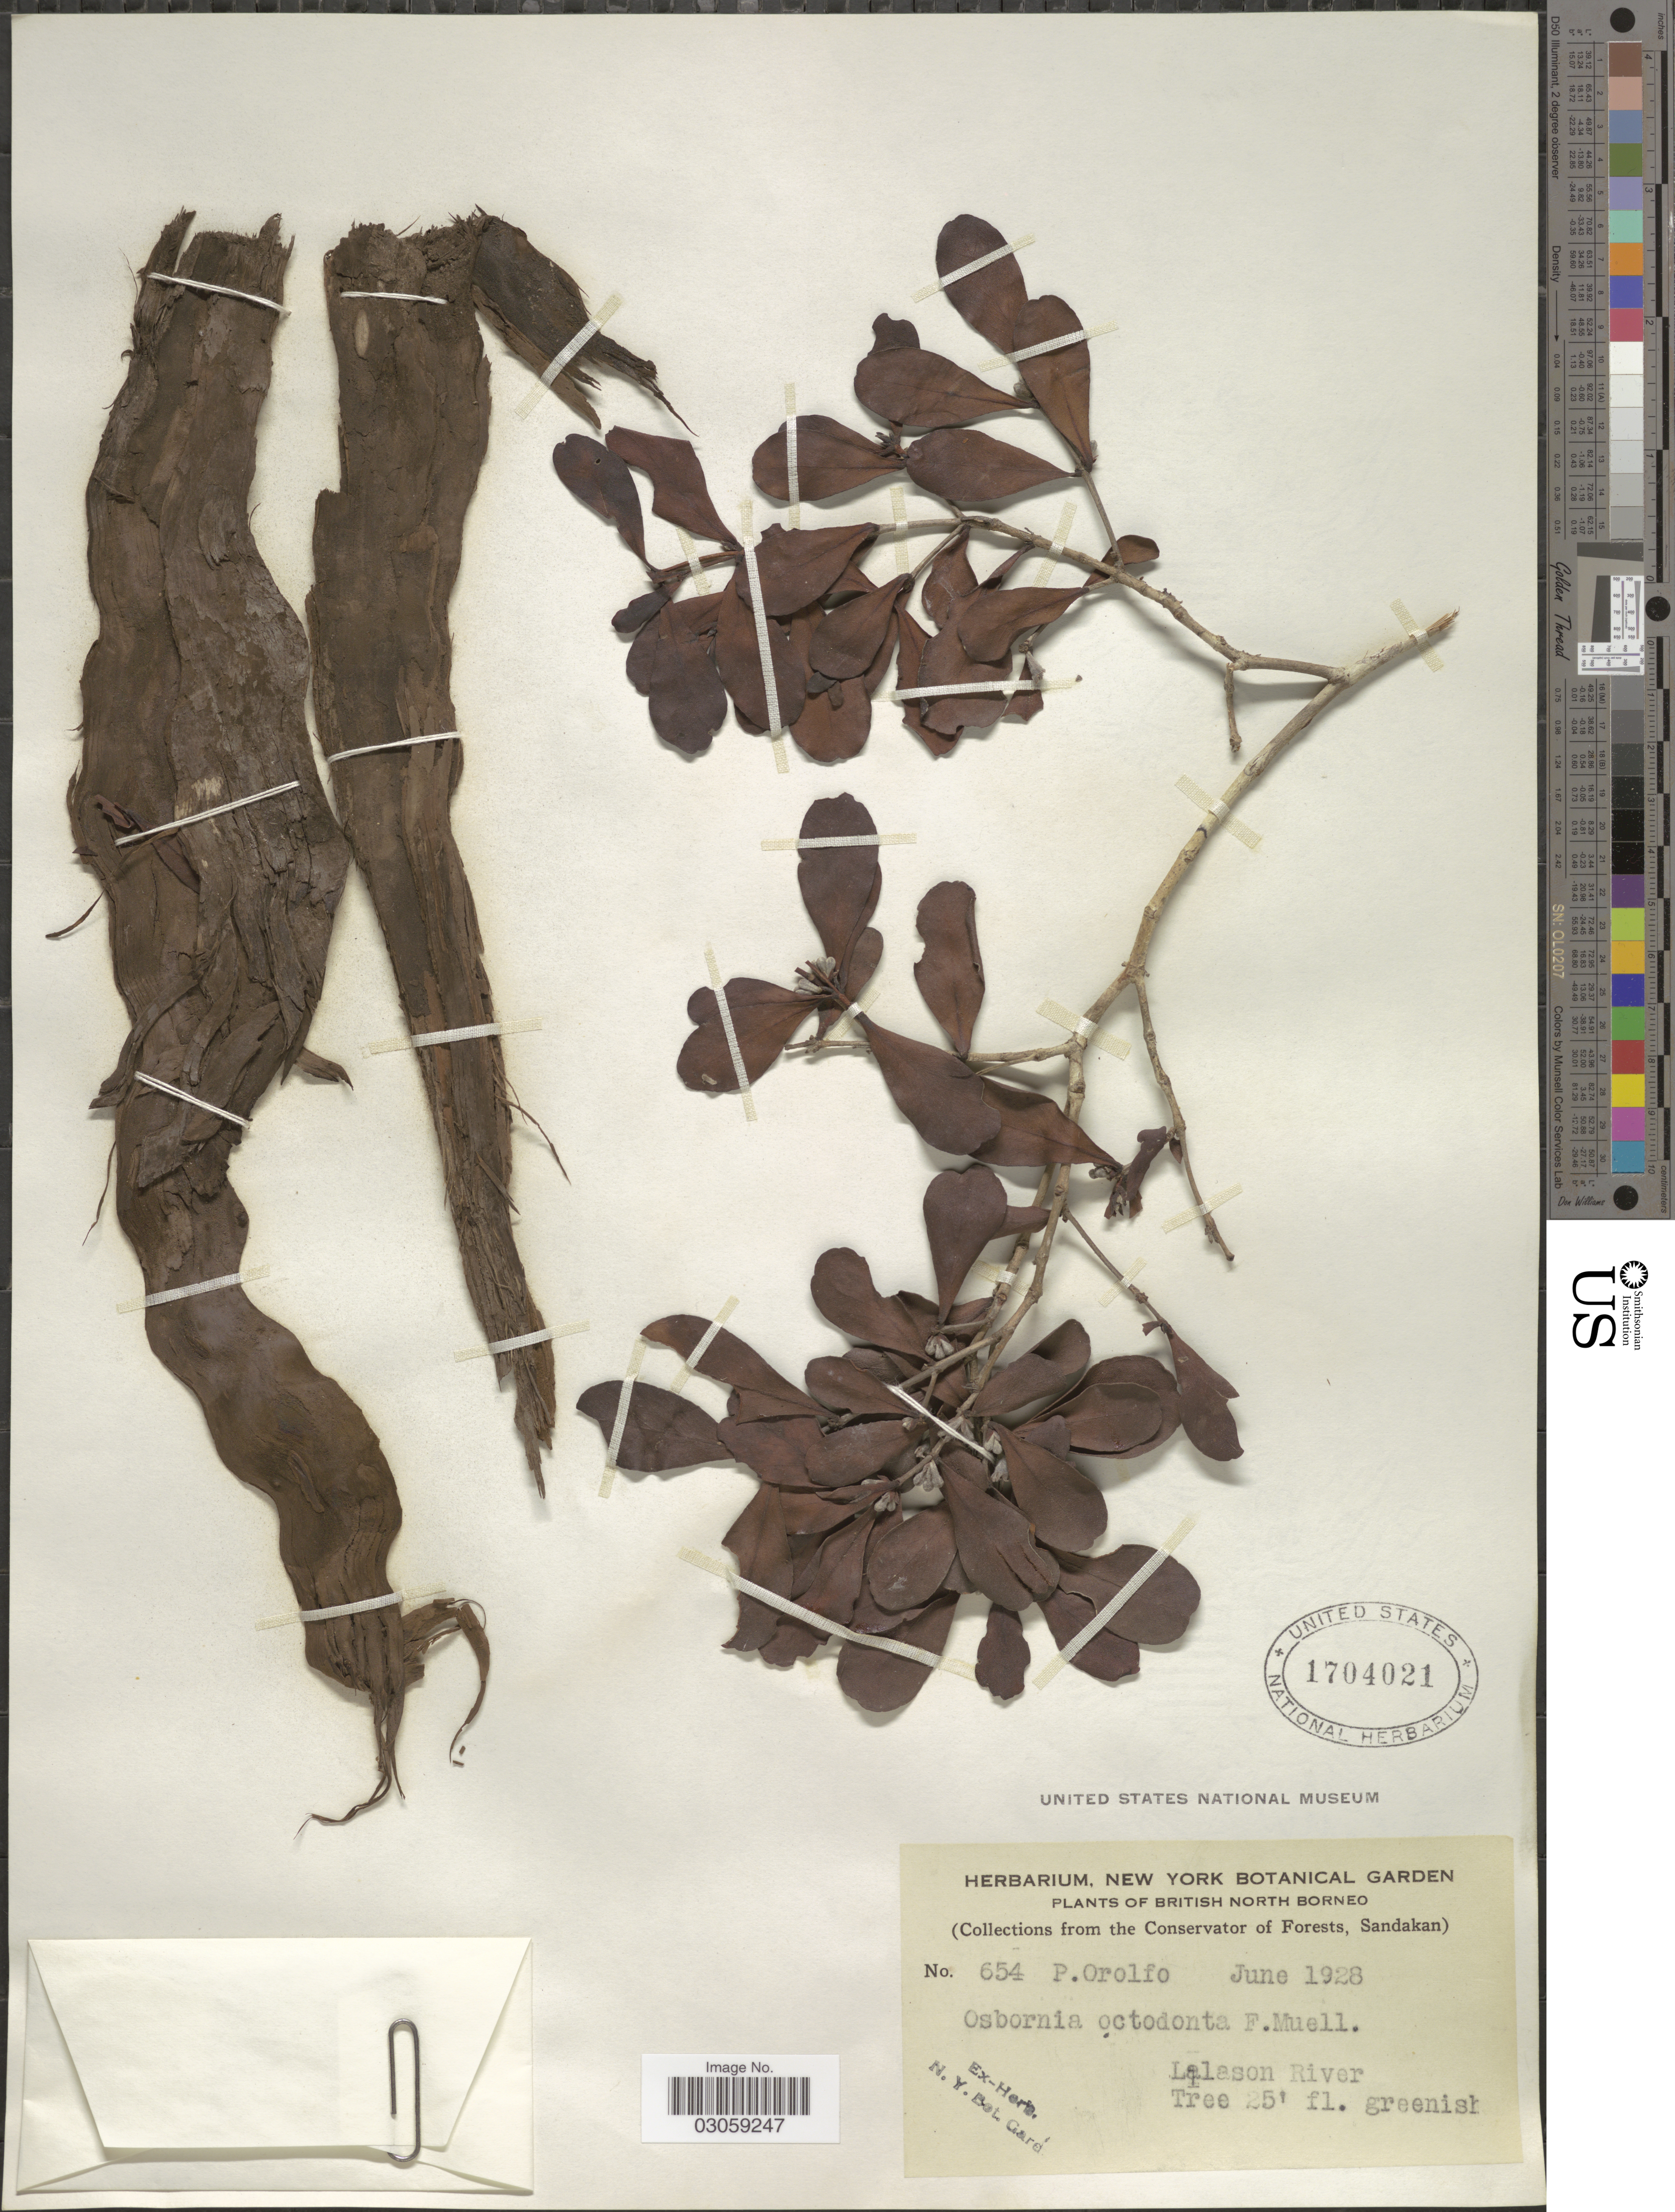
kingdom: Plantae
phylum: Tracheophyta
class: Magnoliopsida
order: Myrtales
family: Myrtaceae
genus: Osbornia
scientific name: Osbornia octodonta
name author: F. Muell.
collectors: P. Orolfo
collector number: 654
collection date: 1928-06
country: Malaysia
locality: British North Borneo. Lalason River.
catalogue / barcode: US 1704021